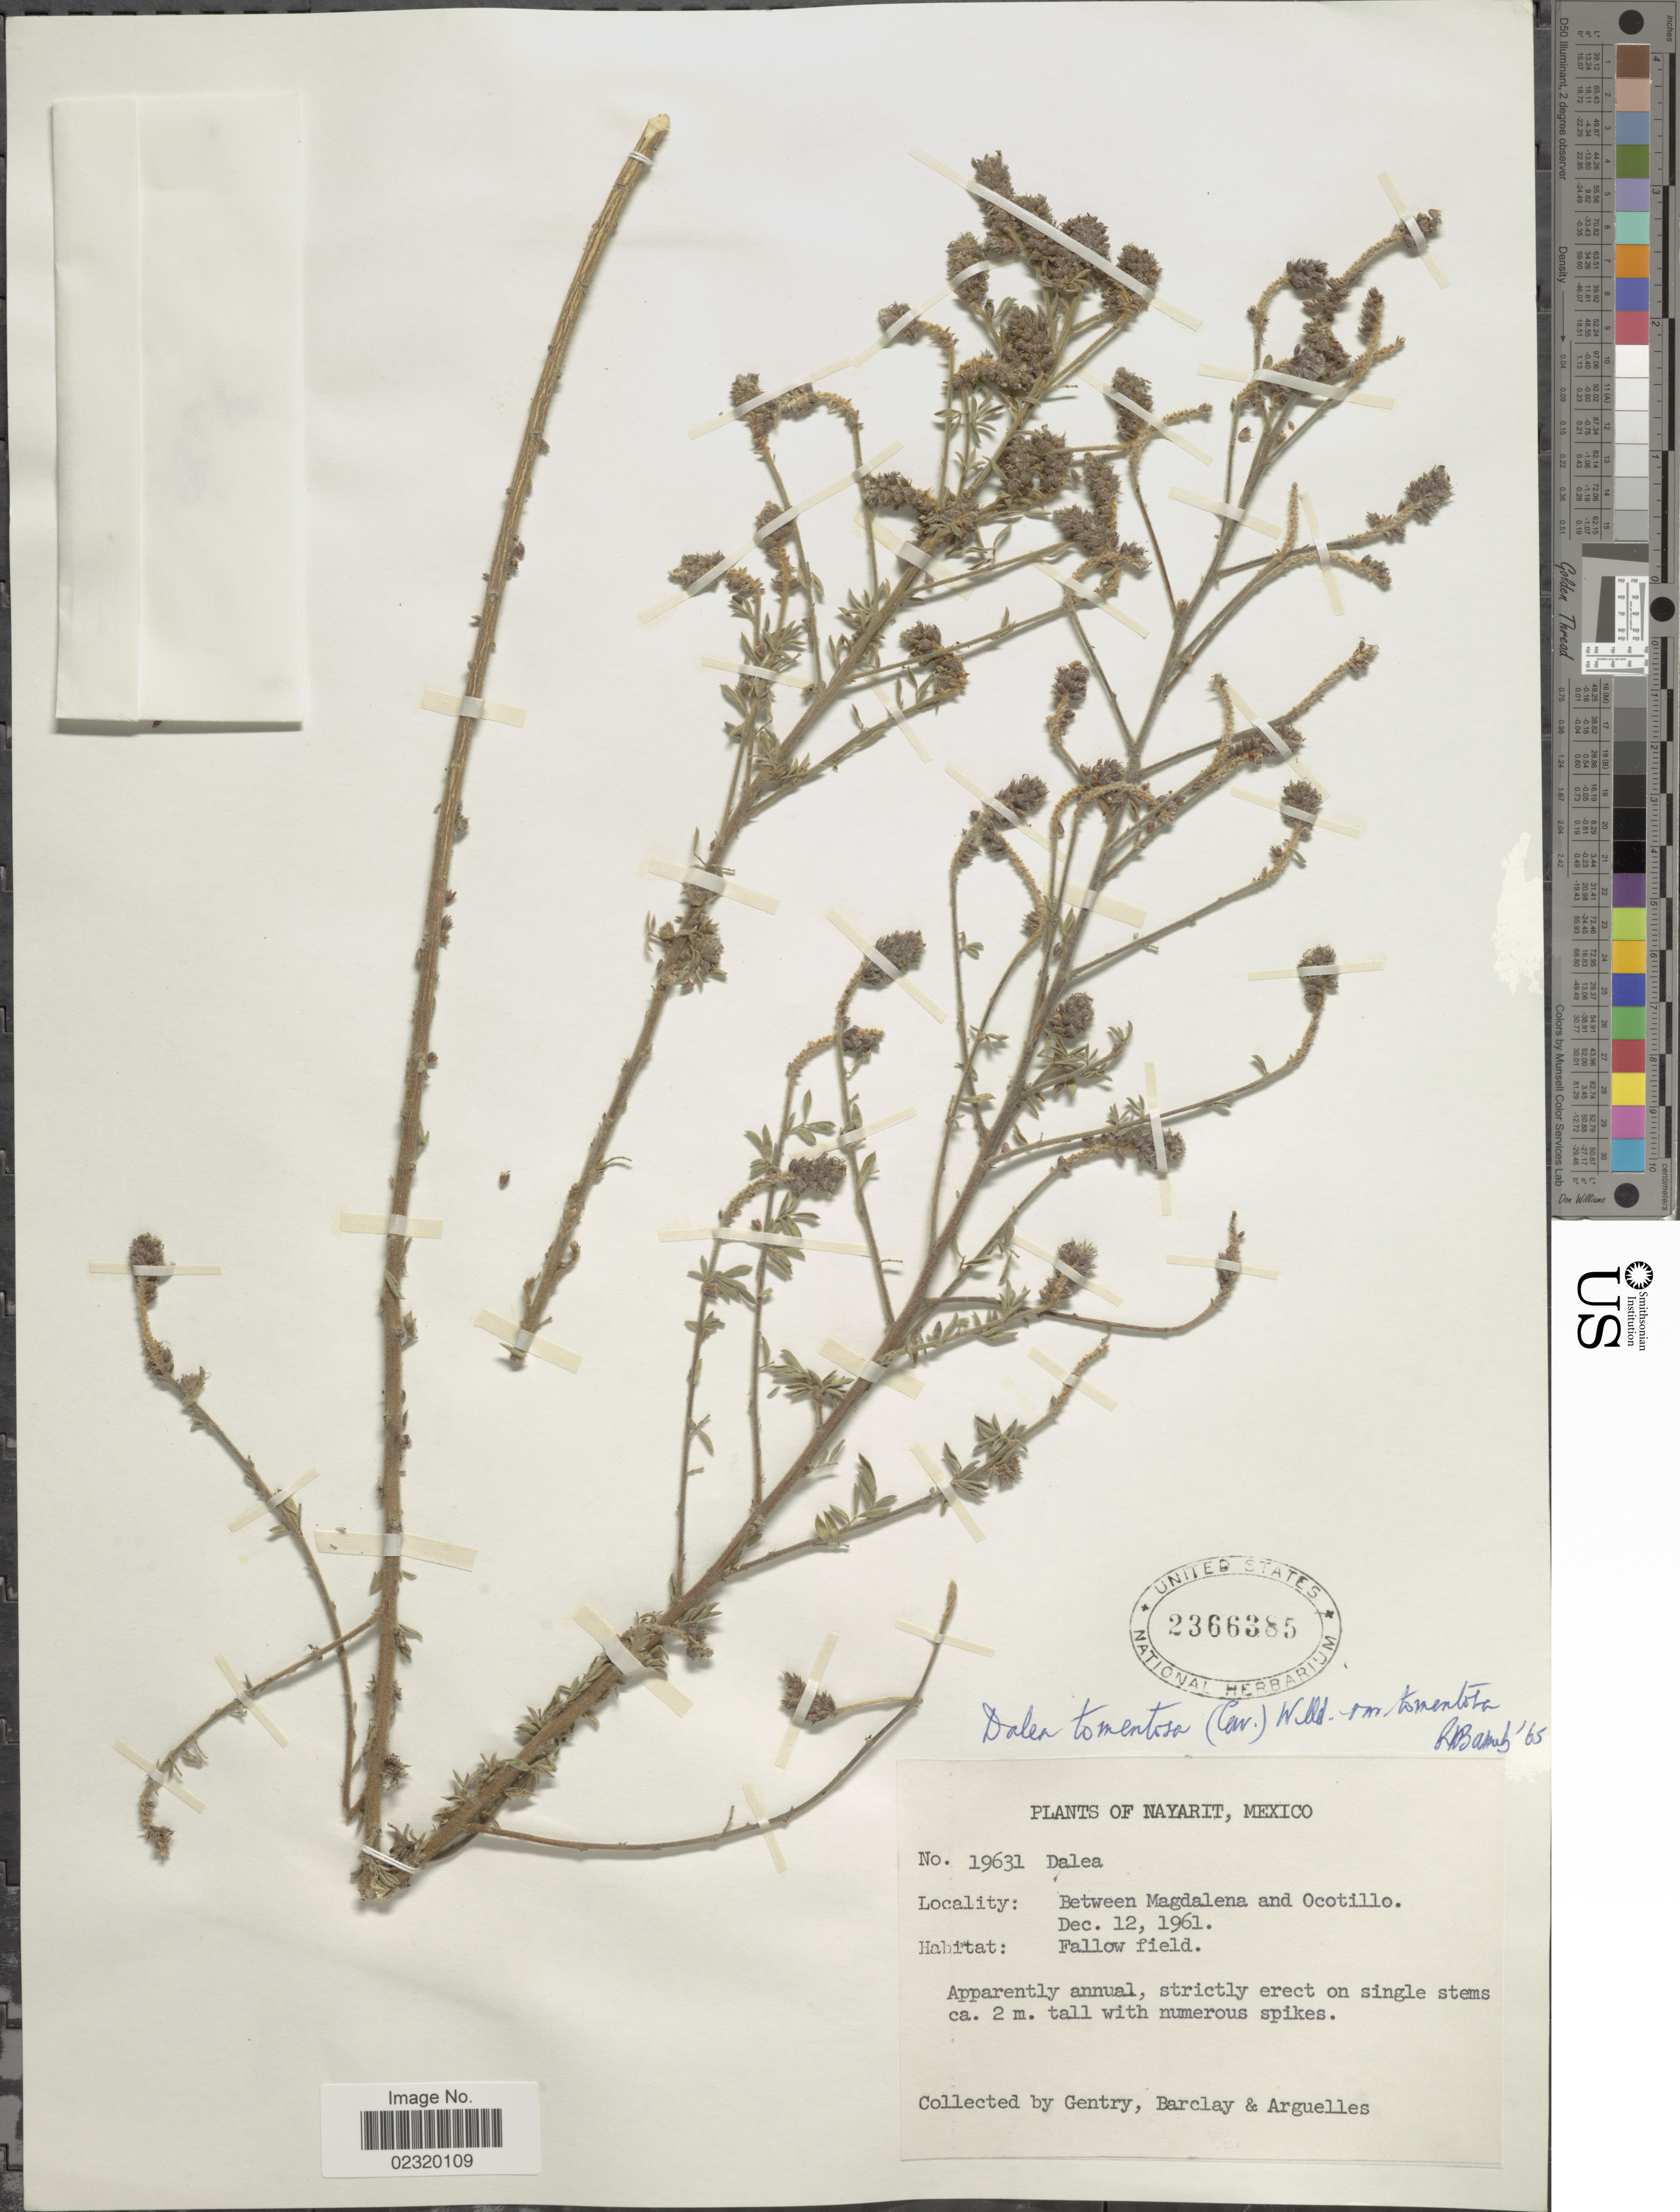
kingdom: Plantae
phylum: Tracheophyta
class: Magnoliopsida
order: Fabales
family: Fabaceae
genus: Dalea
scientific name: Dalea tomentosa var. psoraleoides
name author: (Moric.) Barneby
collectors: Gentry, --, -- Barclay & Arguelles, --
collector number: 19631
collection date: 1961-12-12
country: Mexico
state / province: Nayarit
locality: Between Magdalena and Ocotillo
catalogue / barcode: US 2366385